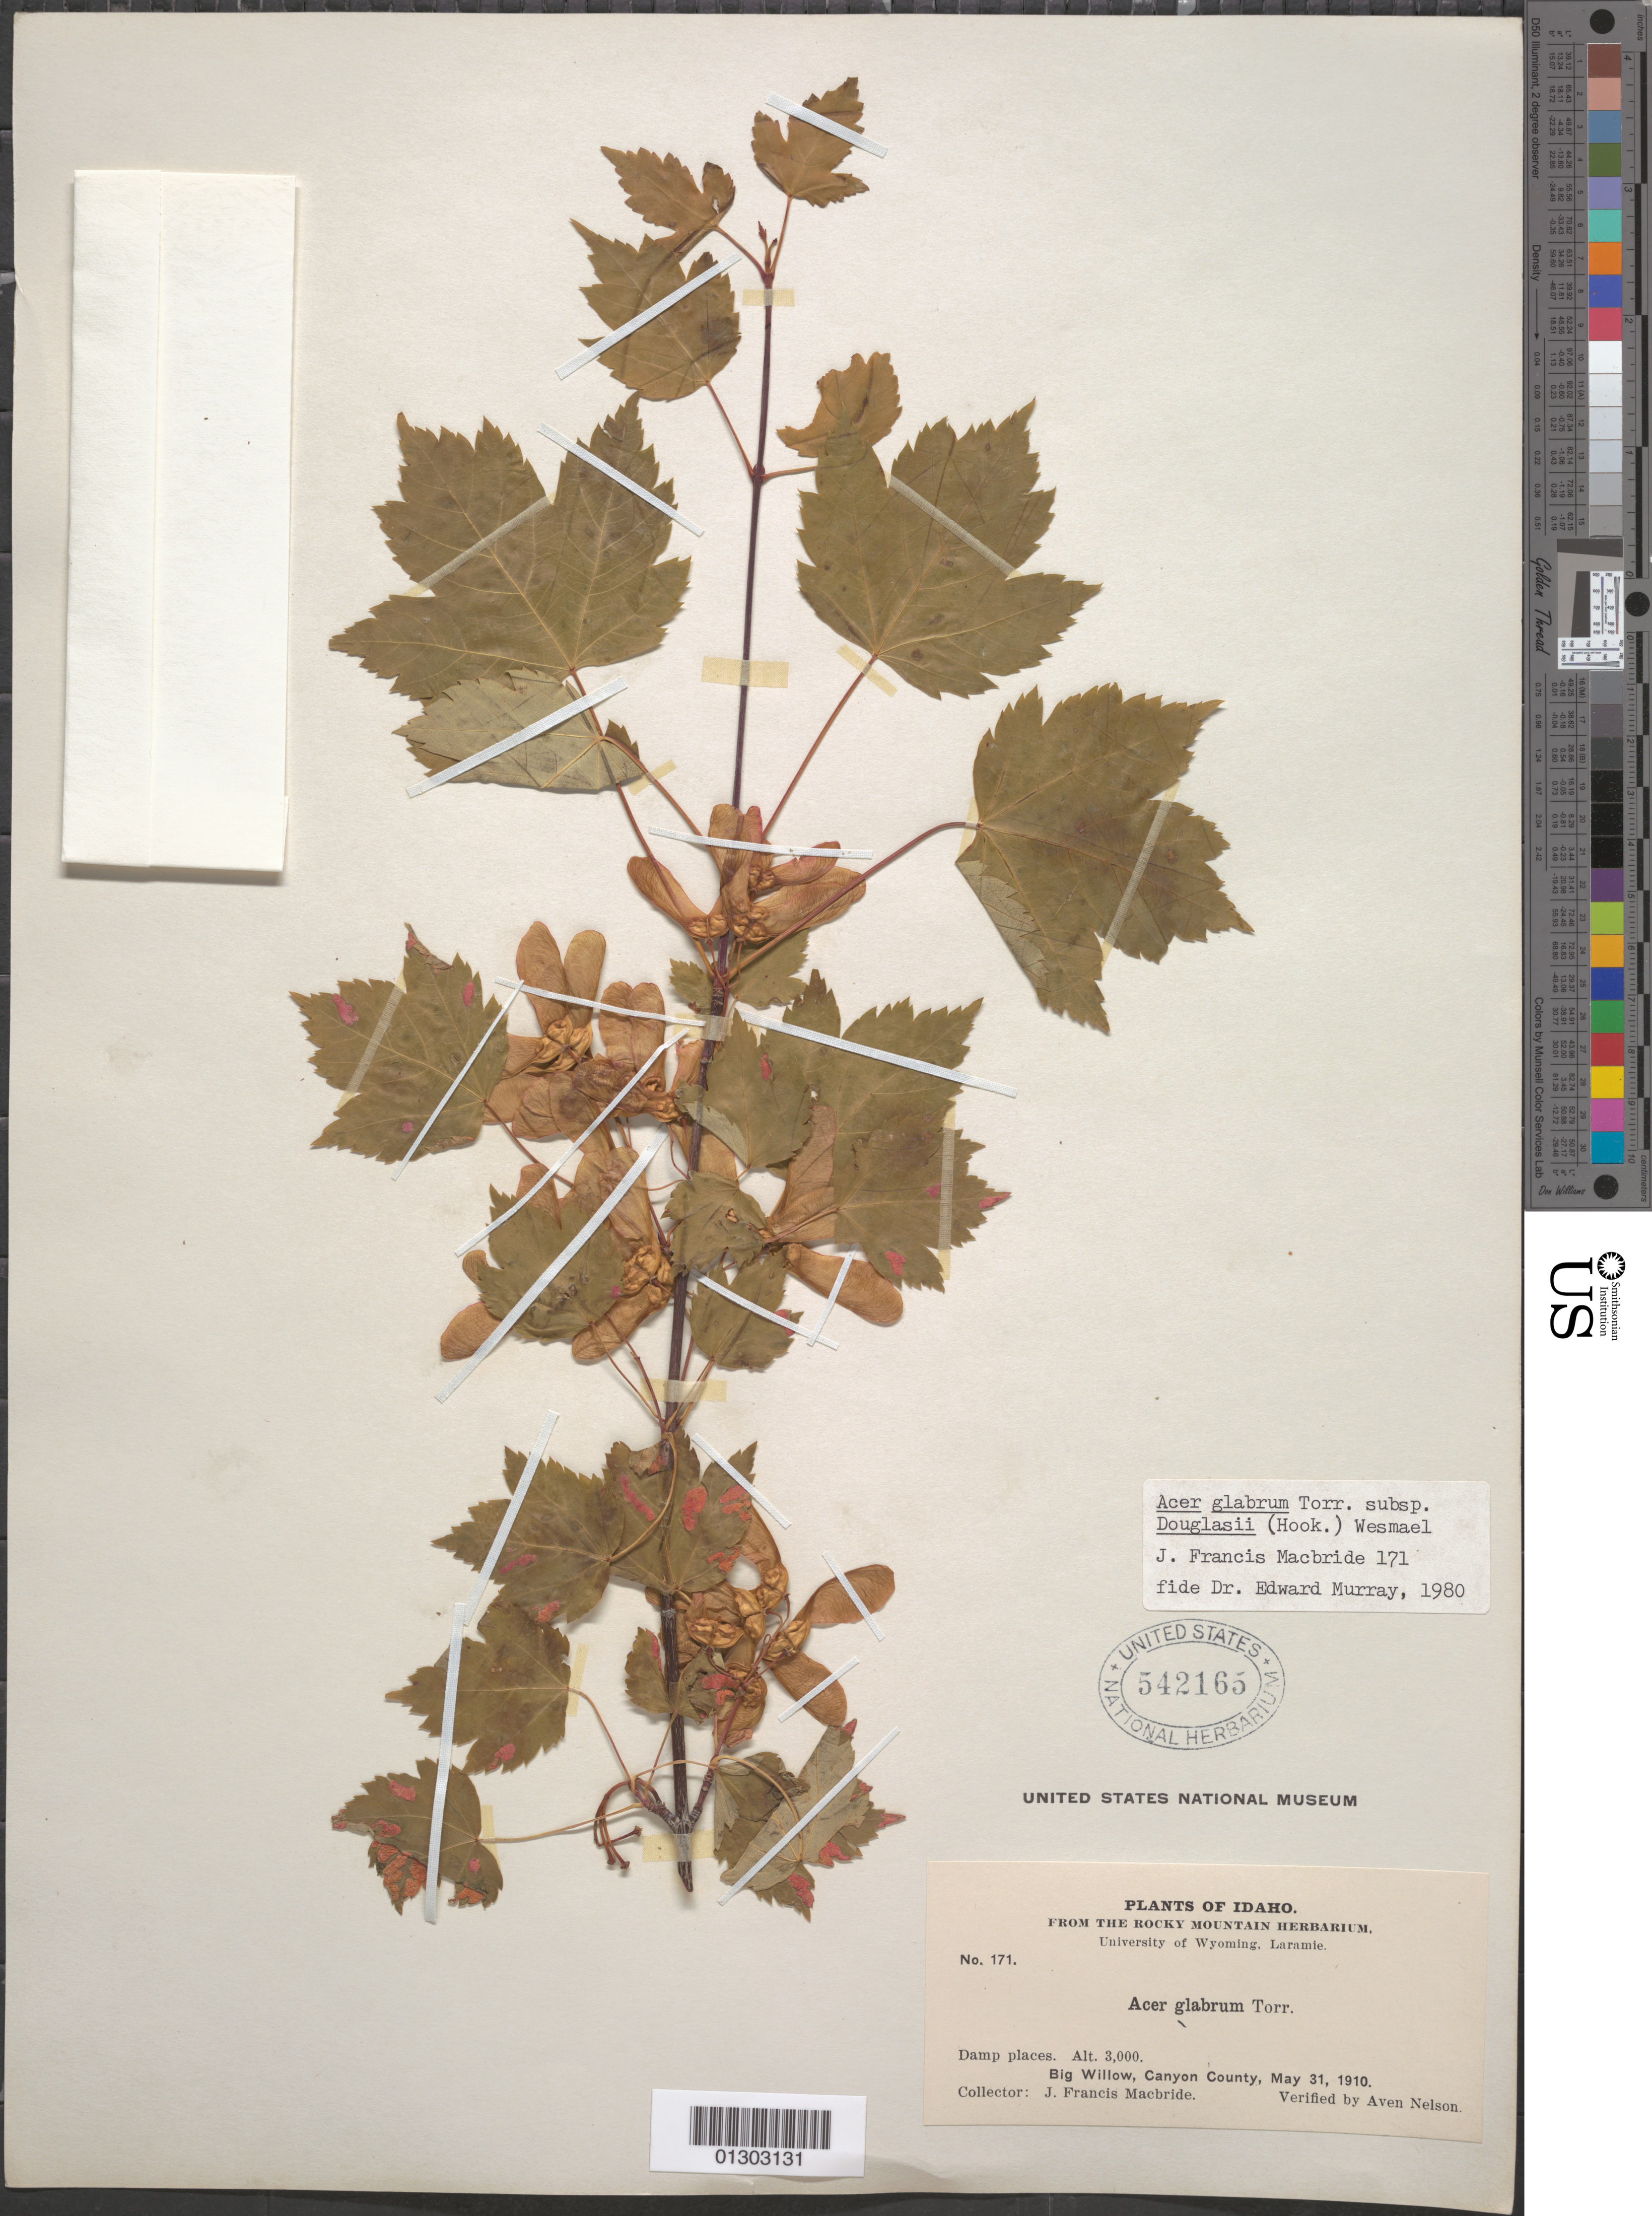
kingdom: Plantae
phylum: Tracheophyta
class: Magnoliopsida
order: Sapindales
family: Sapindaceae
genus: Acer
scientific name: Acer glabrum var. douglasii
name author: (Hook.) Dippel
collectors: J. F. Macbride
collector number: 171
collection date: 1910-05-31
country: United States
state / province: Idaho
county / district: Canyon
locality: Canyon County, Big Willow.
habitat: Damp places.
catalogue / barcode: US 542165